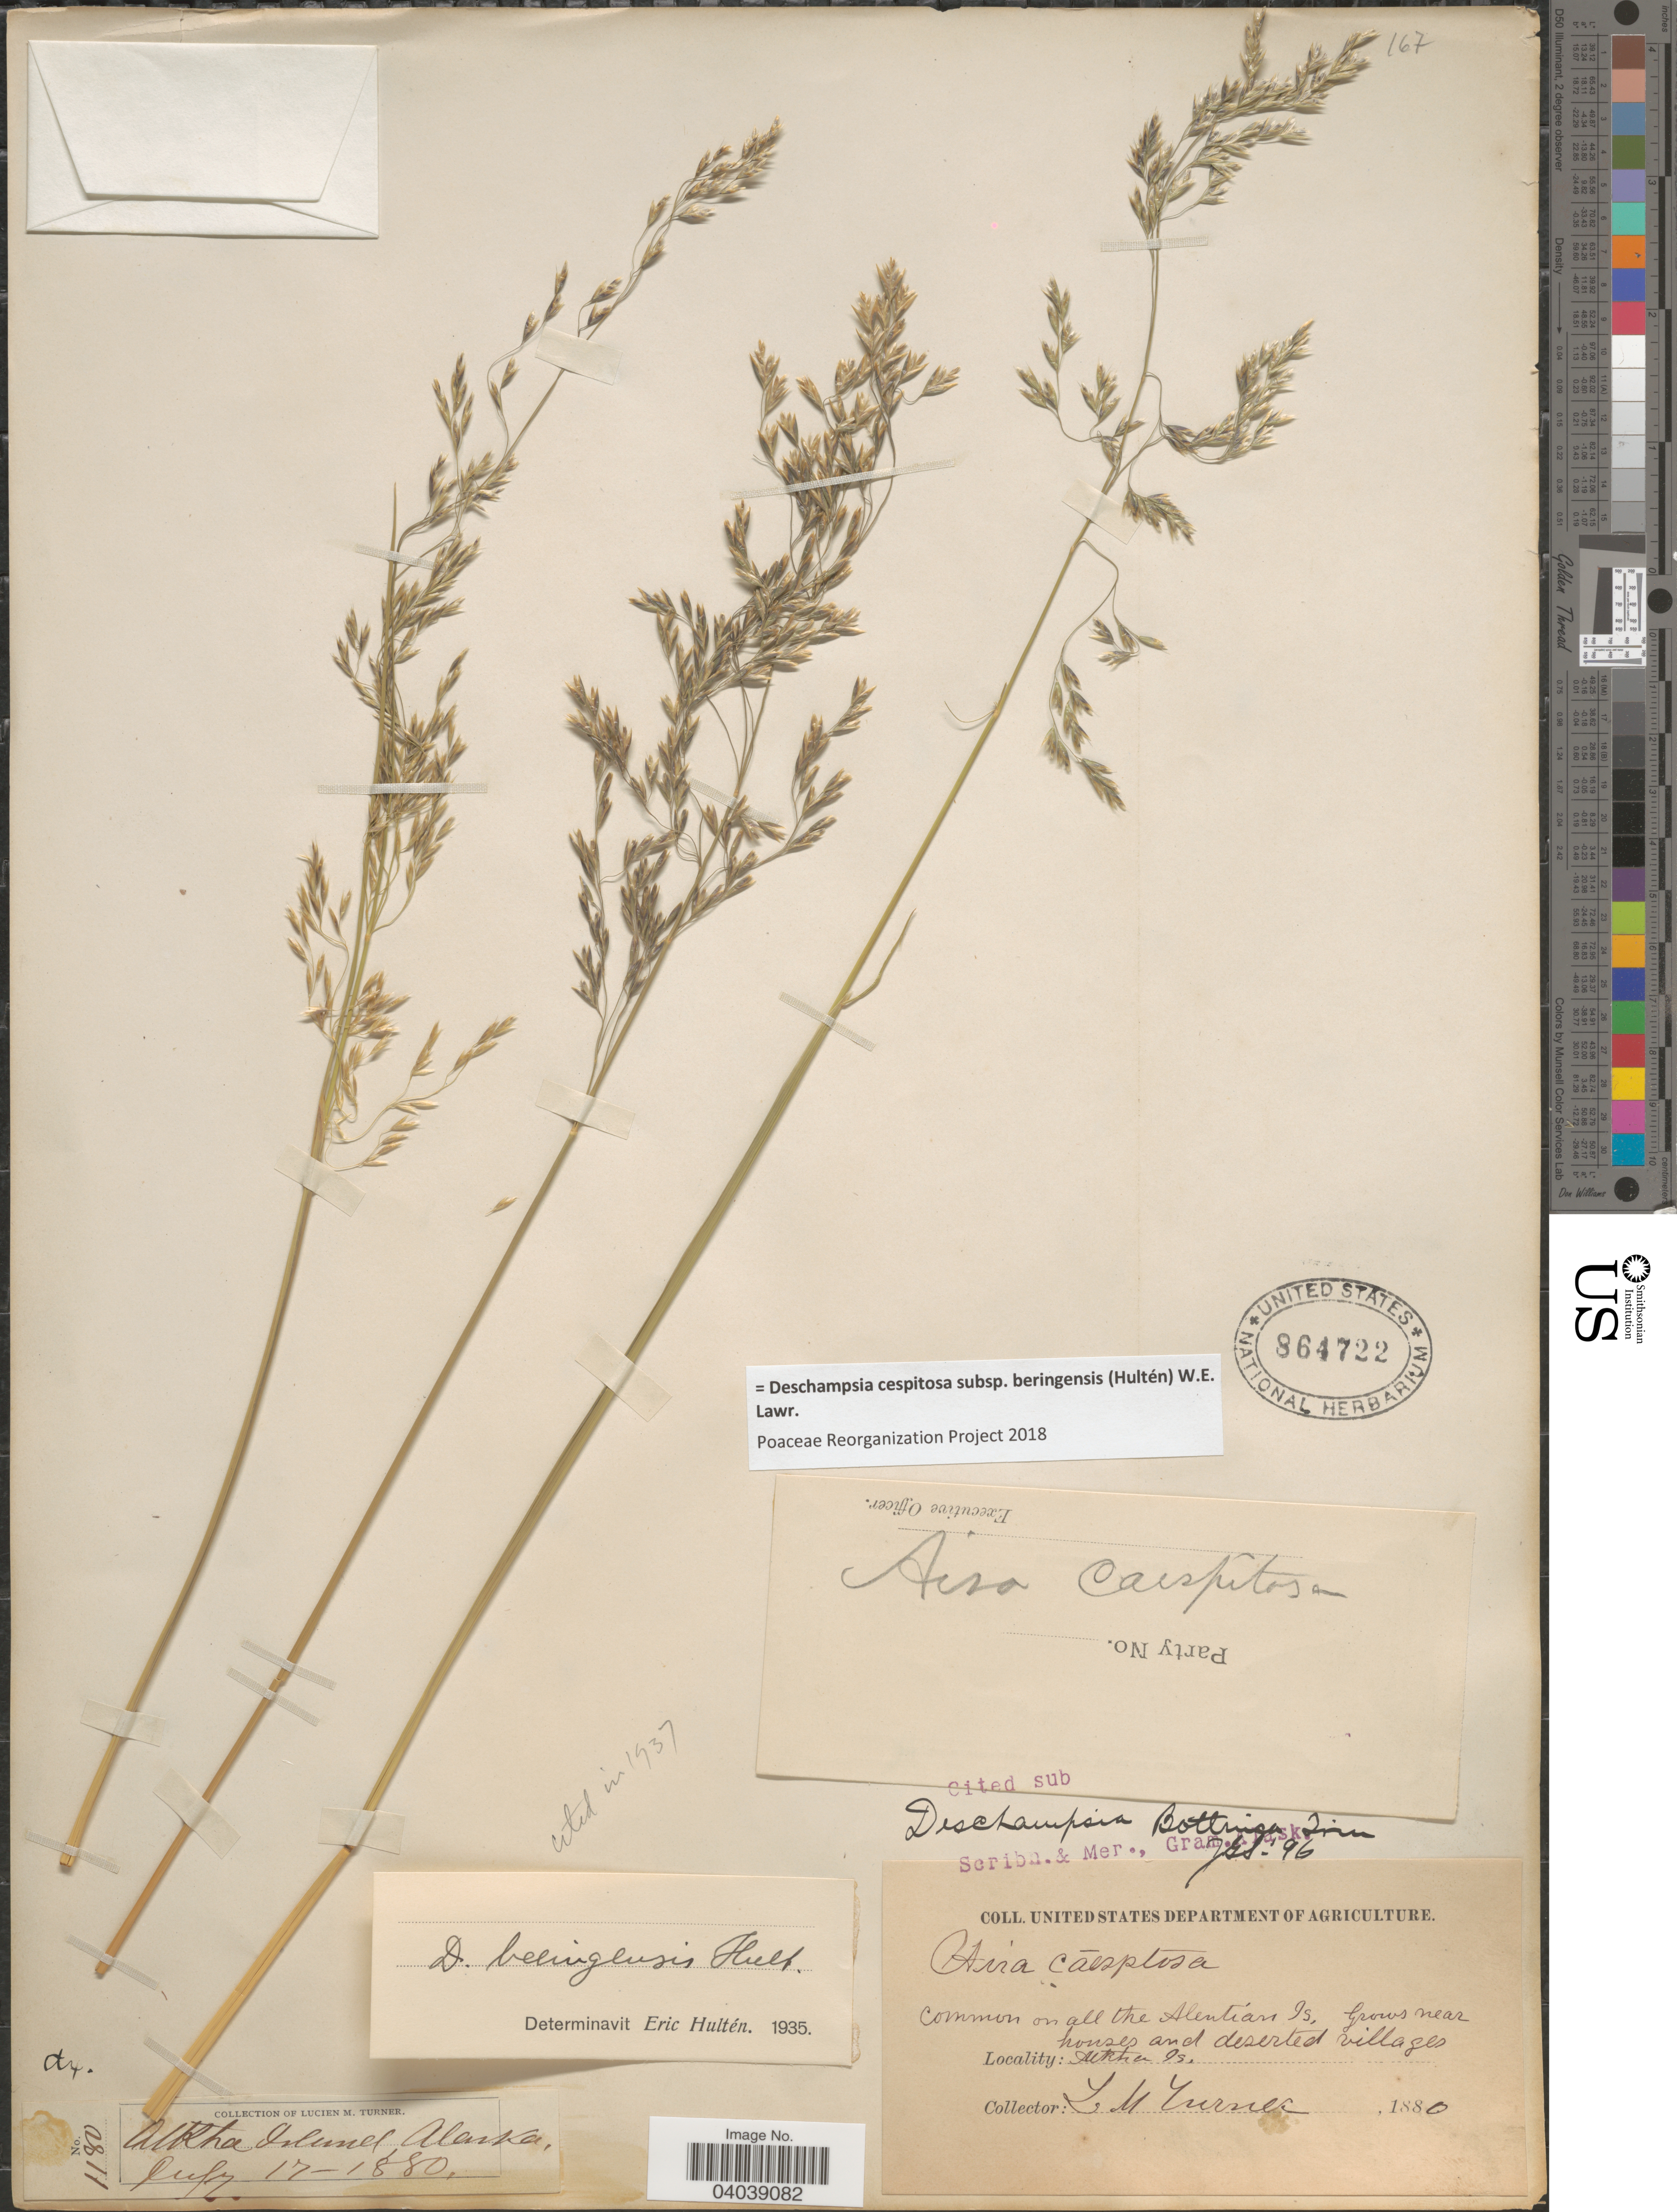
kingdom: Plantae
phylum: Tracheophyta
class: Liliopsida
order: Poales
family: Poaceae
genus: Deschampsia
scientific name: Deschampsia cespitosa subsp. beringensis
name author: (Hultén) Lawrence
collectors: L. M. Turner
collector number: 1180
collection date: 1880-07-17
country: United States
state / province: Alaska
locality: Common on Aleutian Is. Atkha Island.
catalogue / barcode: US 864722